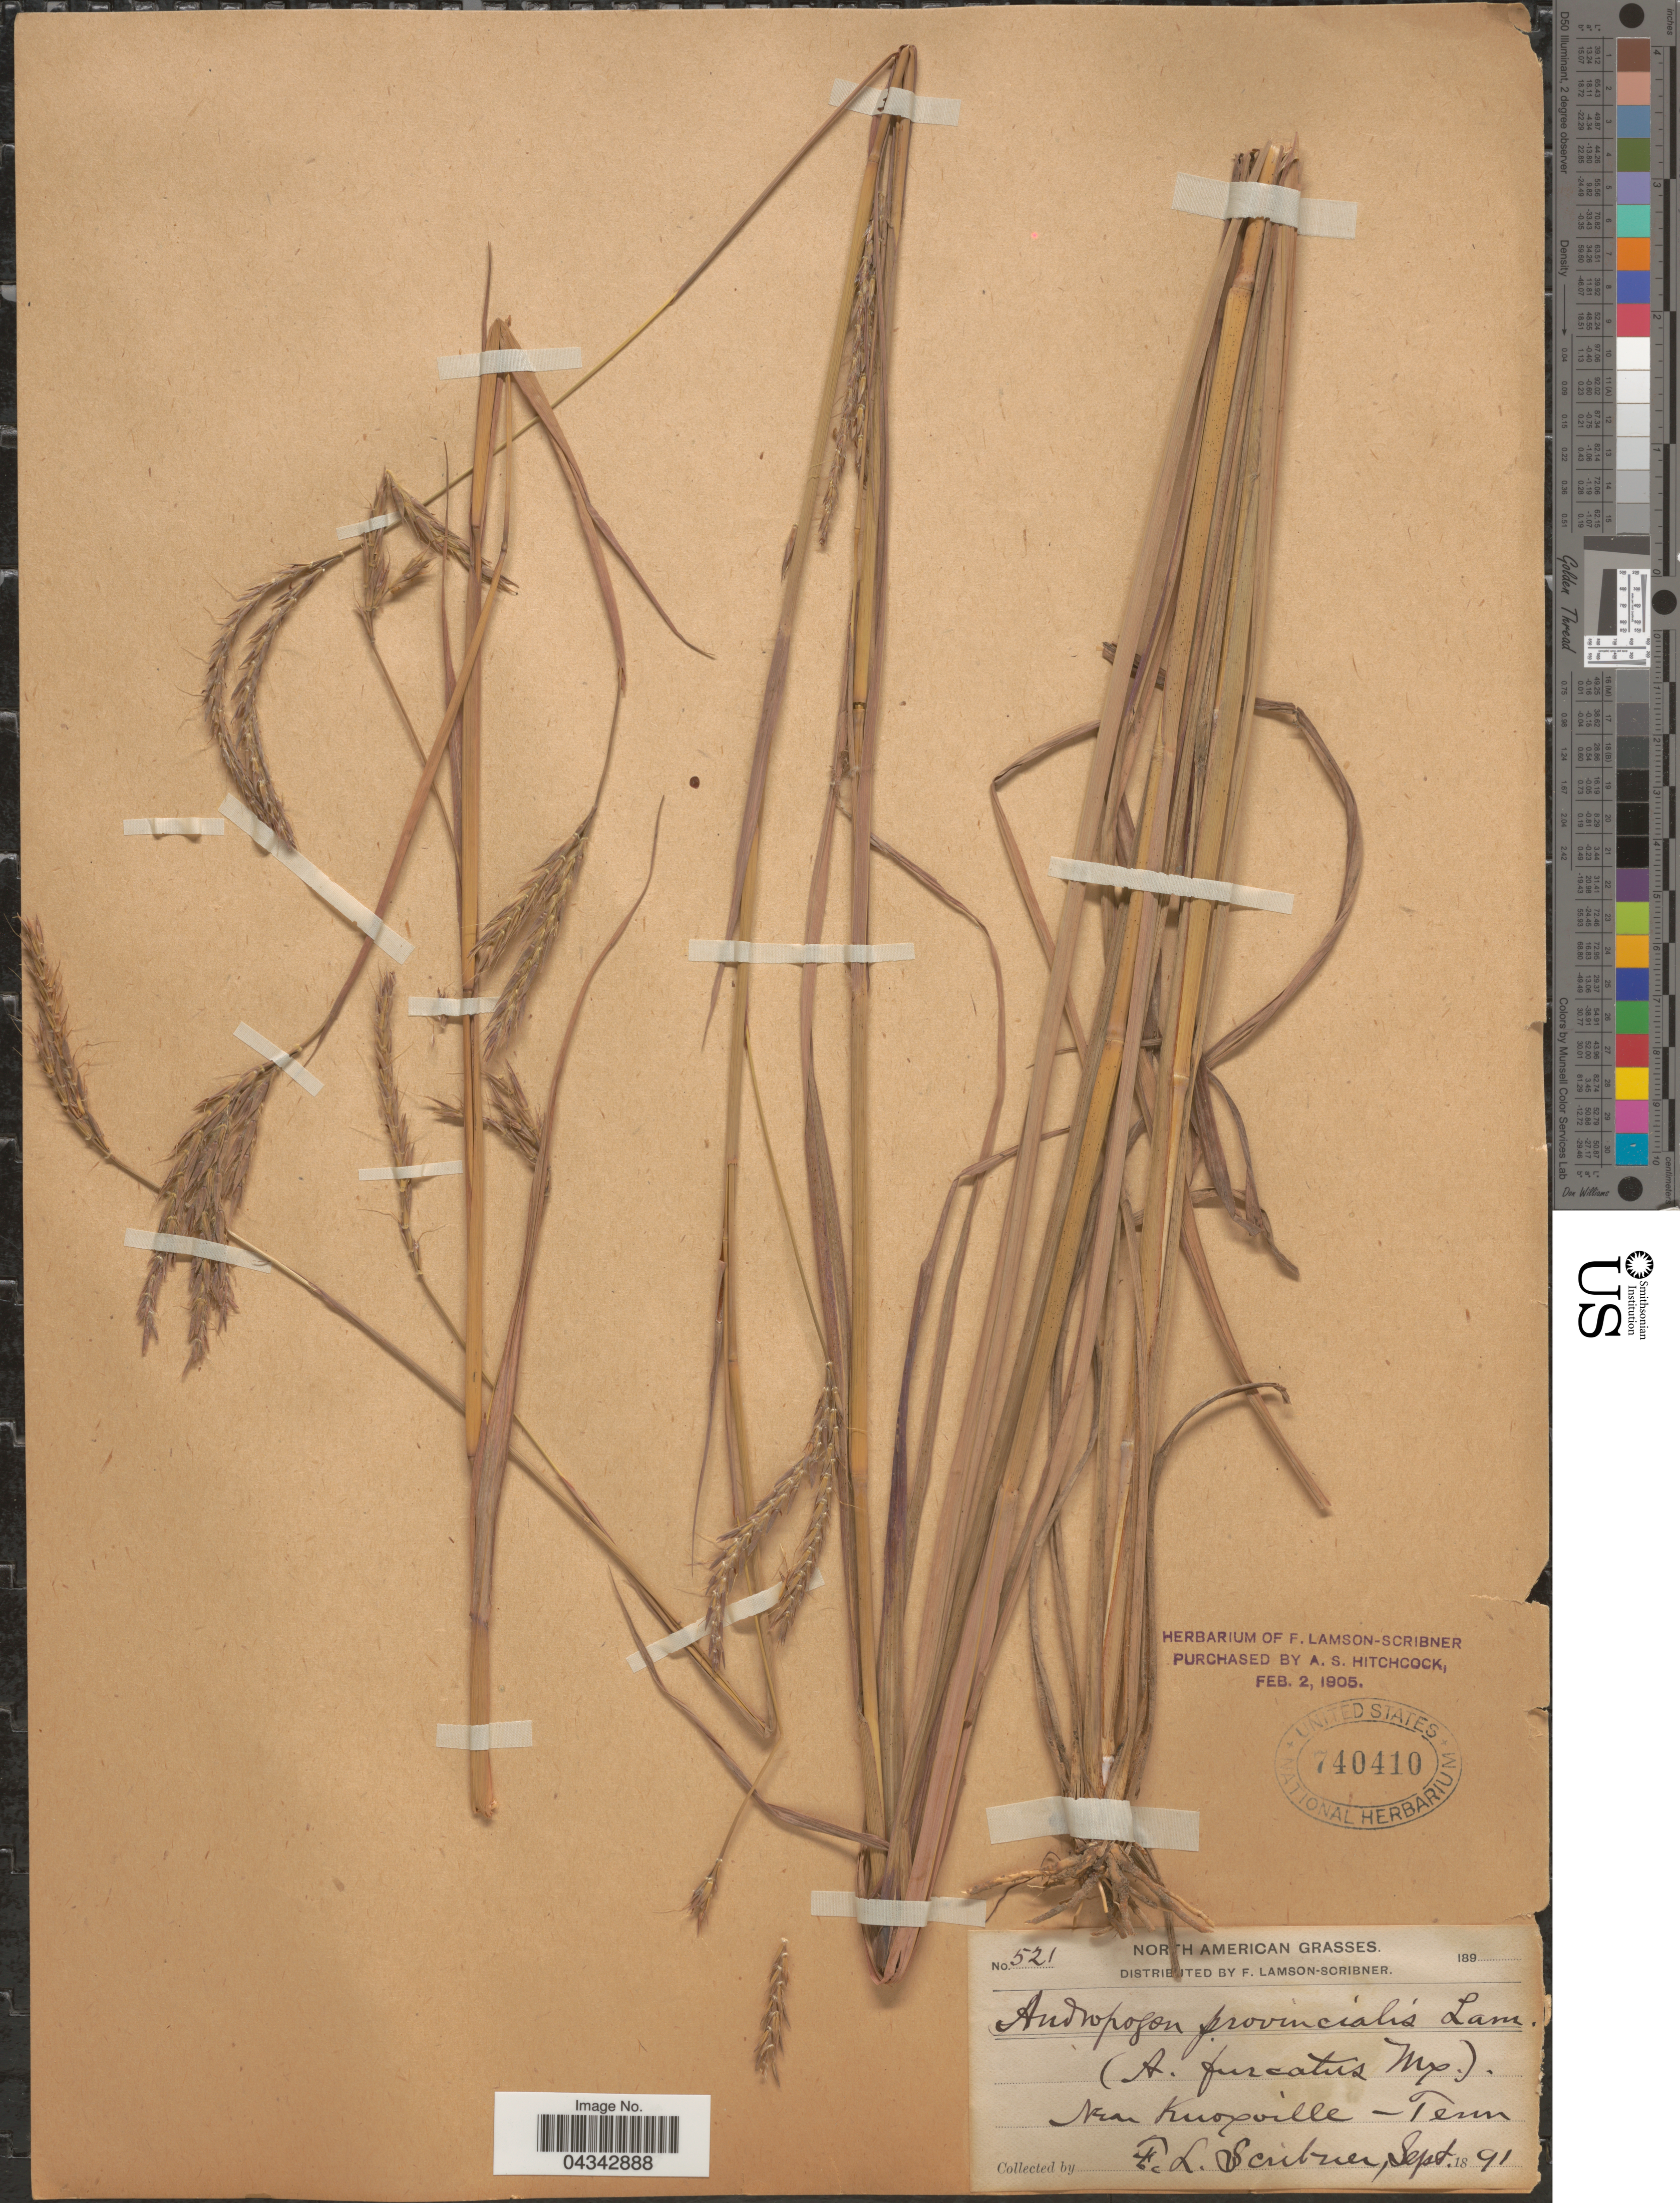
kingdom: Plantae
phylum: Tracheophyta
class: Liliopsida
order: Poales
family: Poaceae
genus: Andropogon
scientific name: Andropogon gerardii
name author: Vitman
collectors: F. L. Scribner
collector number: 521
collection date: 1891-09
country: United States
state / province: Tennessee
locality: Near Knoxville.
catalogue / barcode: US 740410